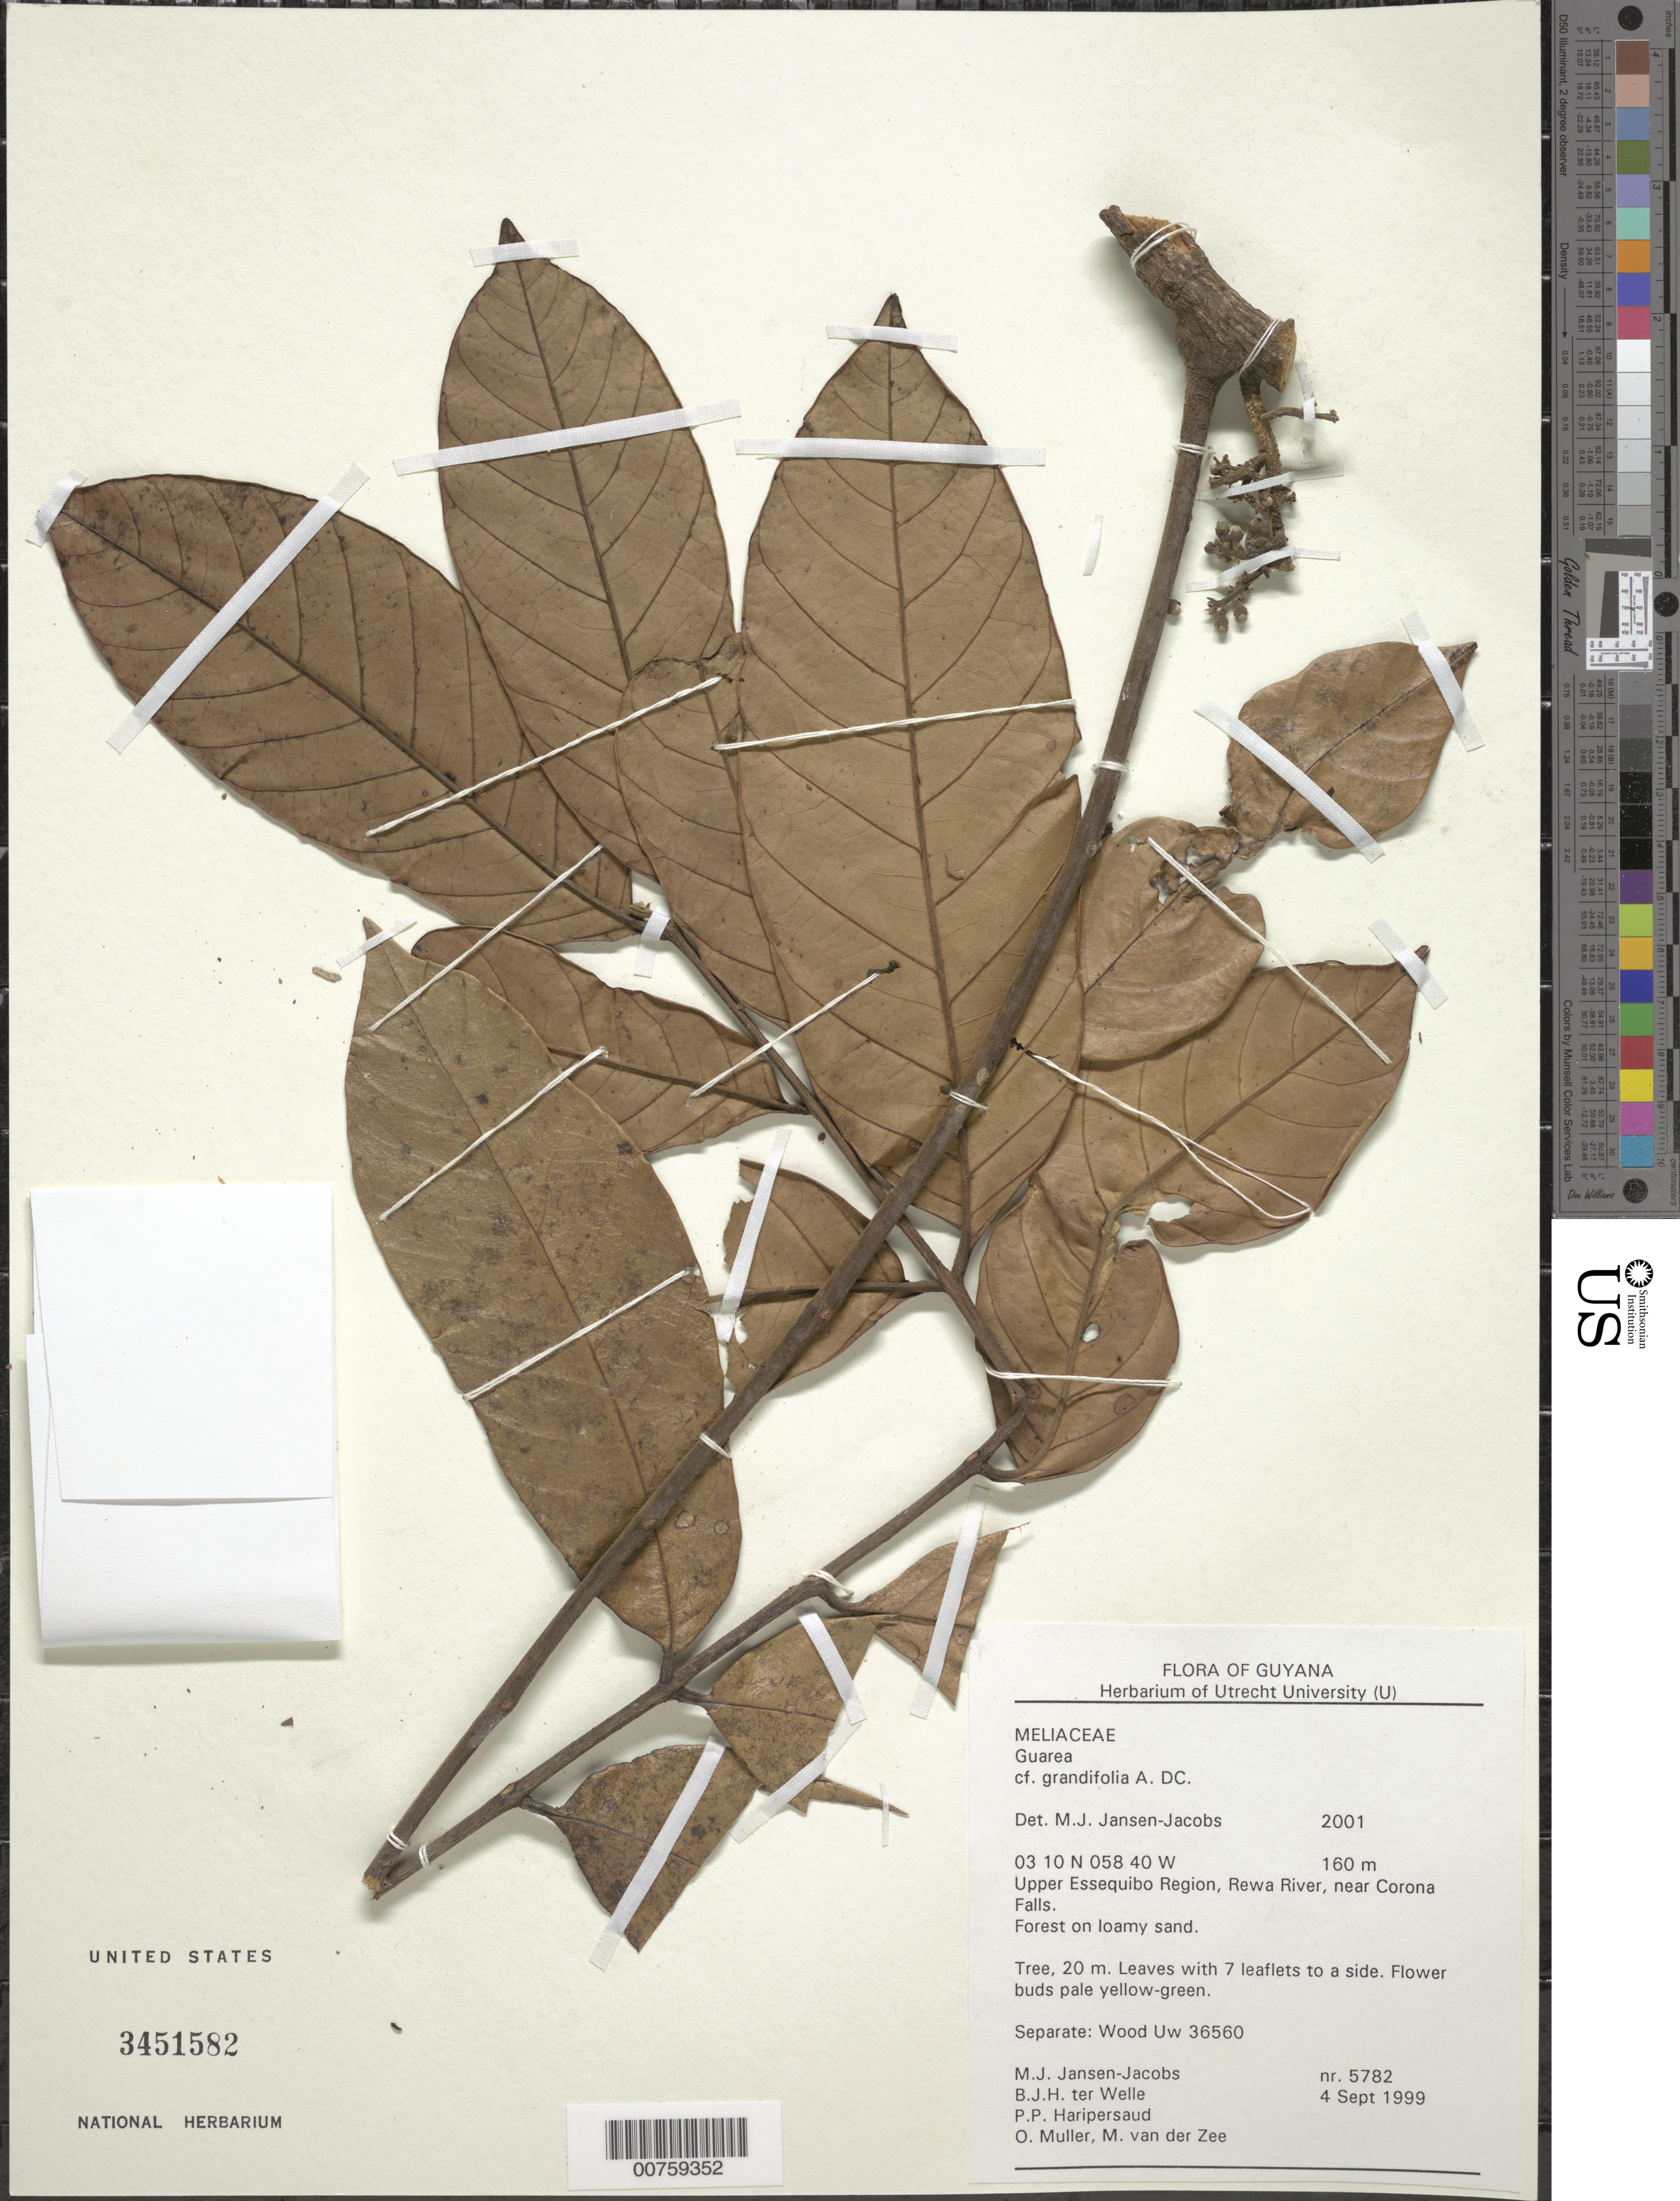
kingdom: Plantae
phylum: Tracheophyta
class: Magnoliopsida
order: Sapindales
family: Meliaceae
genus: Guarea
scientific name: Guarea grandifolia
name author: DC.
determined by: Jansen-Jacobs, M. J., (U), Nationaal Herbarium Nederland, Utrecht University branch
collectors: M. J. Jansen-Jacobs, B. Welle, P. Haripersaud, O. Muller & M. van der Zee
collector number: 5782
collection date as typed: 4-Sep-99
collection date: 1999-09-04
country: Guyana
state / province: U. Takutu-U. Essequibo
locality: Rewa River, near Corona Falls, Upper Essequibo Region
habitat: Forest on loamy sand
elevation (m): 160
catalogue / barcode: US 3451582